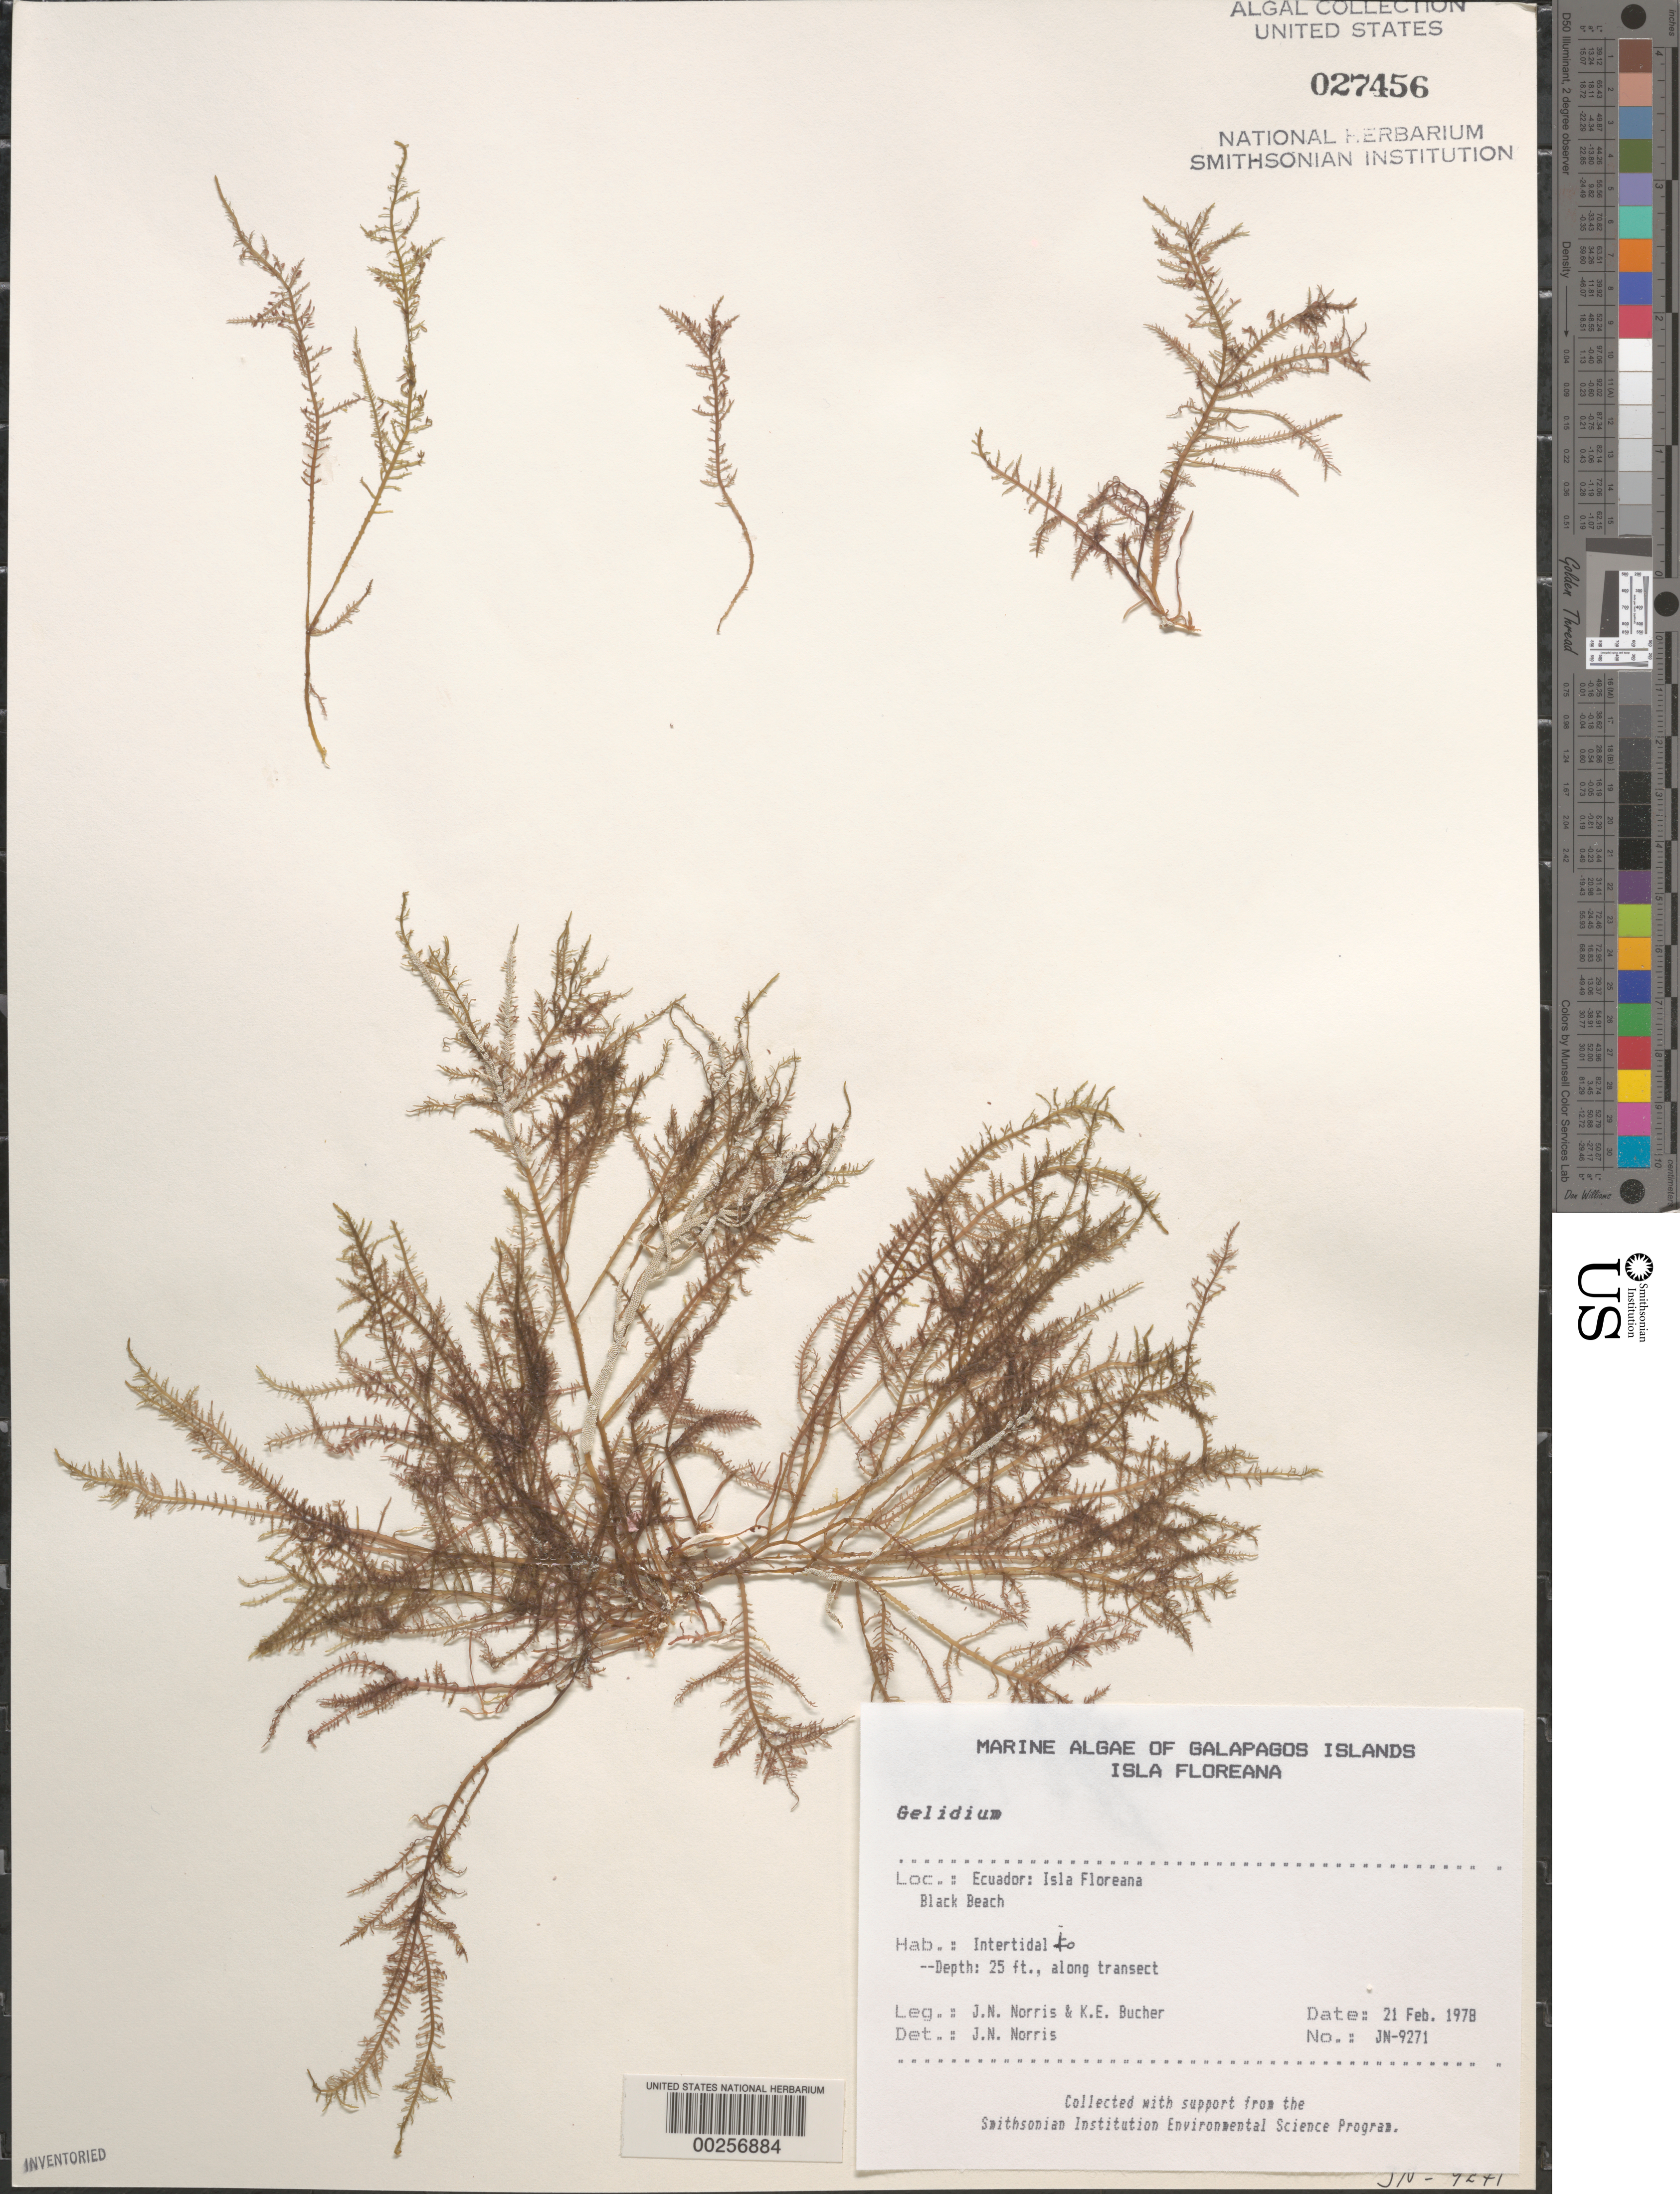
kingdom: Plantae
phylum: Rhodophyta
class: Florideophyceae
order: Gelidiales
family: Gelidiaceae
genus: Gelidium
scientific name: Gelidium sp.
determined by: Norris, James N.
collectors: J. N. Norris & K. E. Bucher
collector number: JN-9271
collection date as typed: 21 Feb 1978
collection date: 1978-02-21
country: Ecuador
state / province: Colón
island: Floreana [Charles, Santa Maria]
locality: Black Beach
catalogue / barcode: US 27456